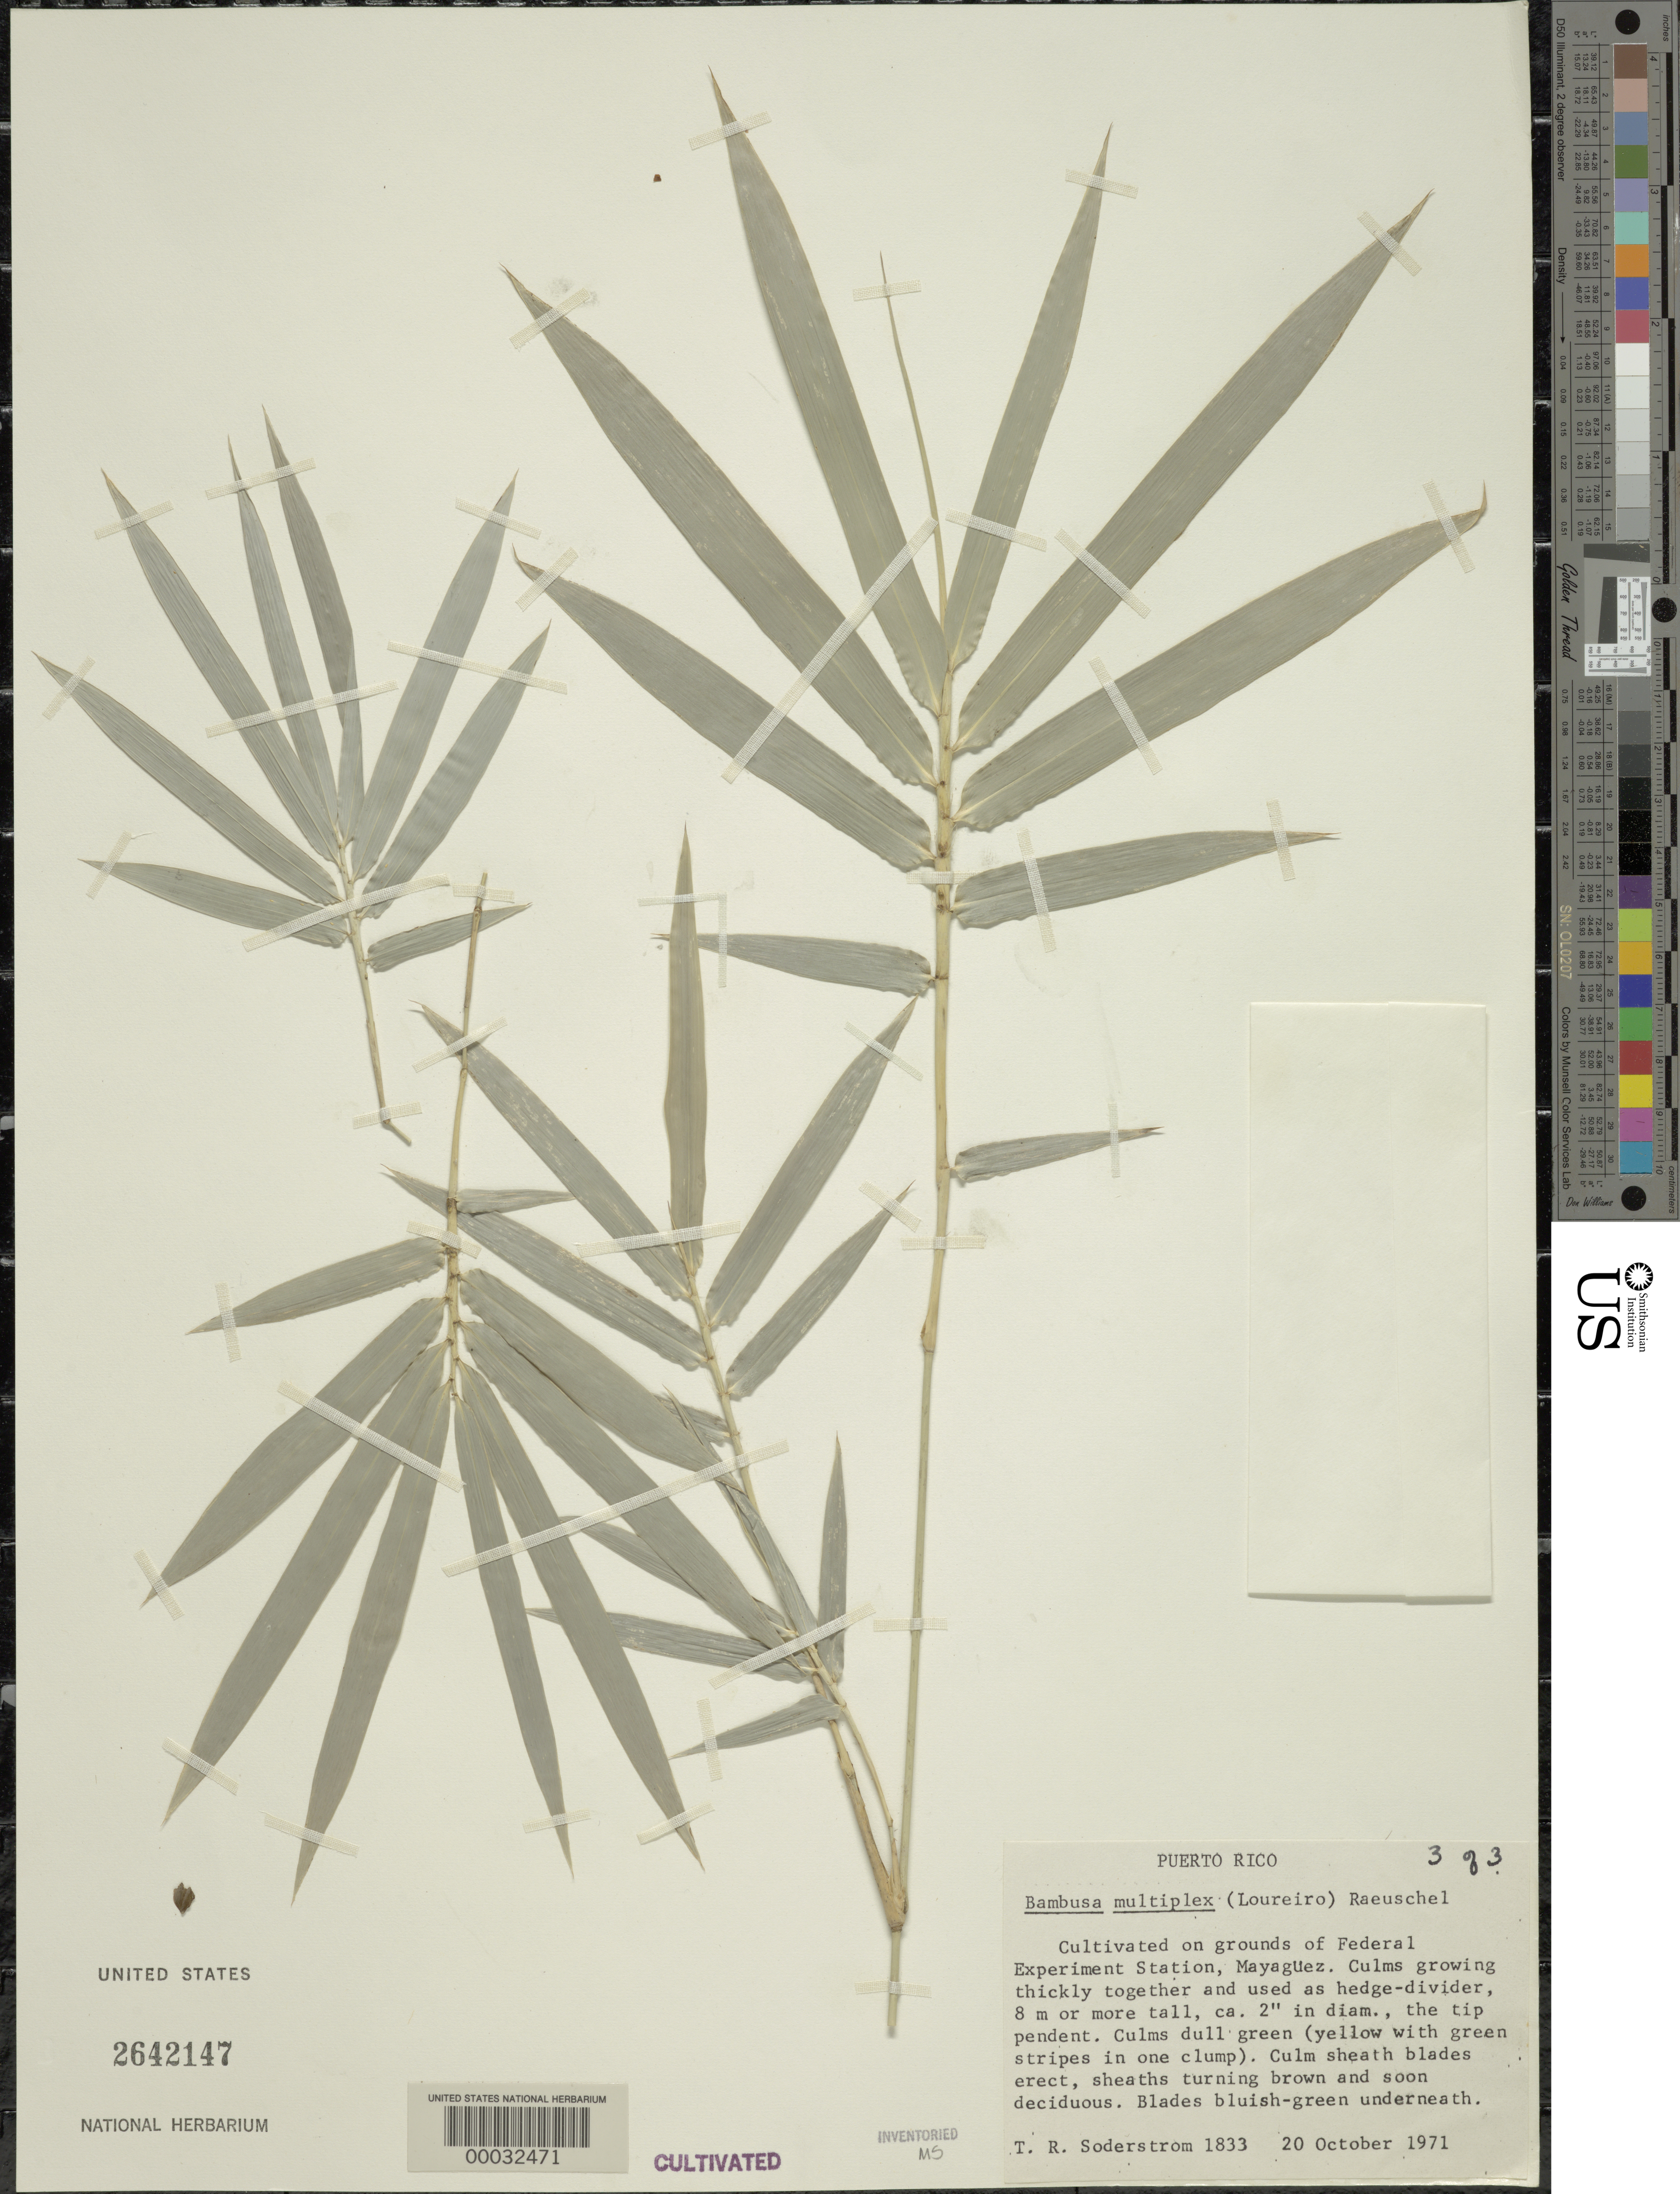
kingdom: Plantae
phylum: Tracheophyta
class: Liliopsida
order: Poales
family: Poaceae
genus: Bambusa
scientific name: Bambusa multiplex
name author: (Lour.) Raeusch. ex Schult. & Schult. f.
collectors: T. R. Soderstrom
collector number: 1833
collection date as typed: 20 Oct 1971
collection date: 1971-10-20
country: Puerto Rico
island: Greater Antilles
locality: Federal Experimental Station-Mayaguez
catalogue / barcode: US 2642147